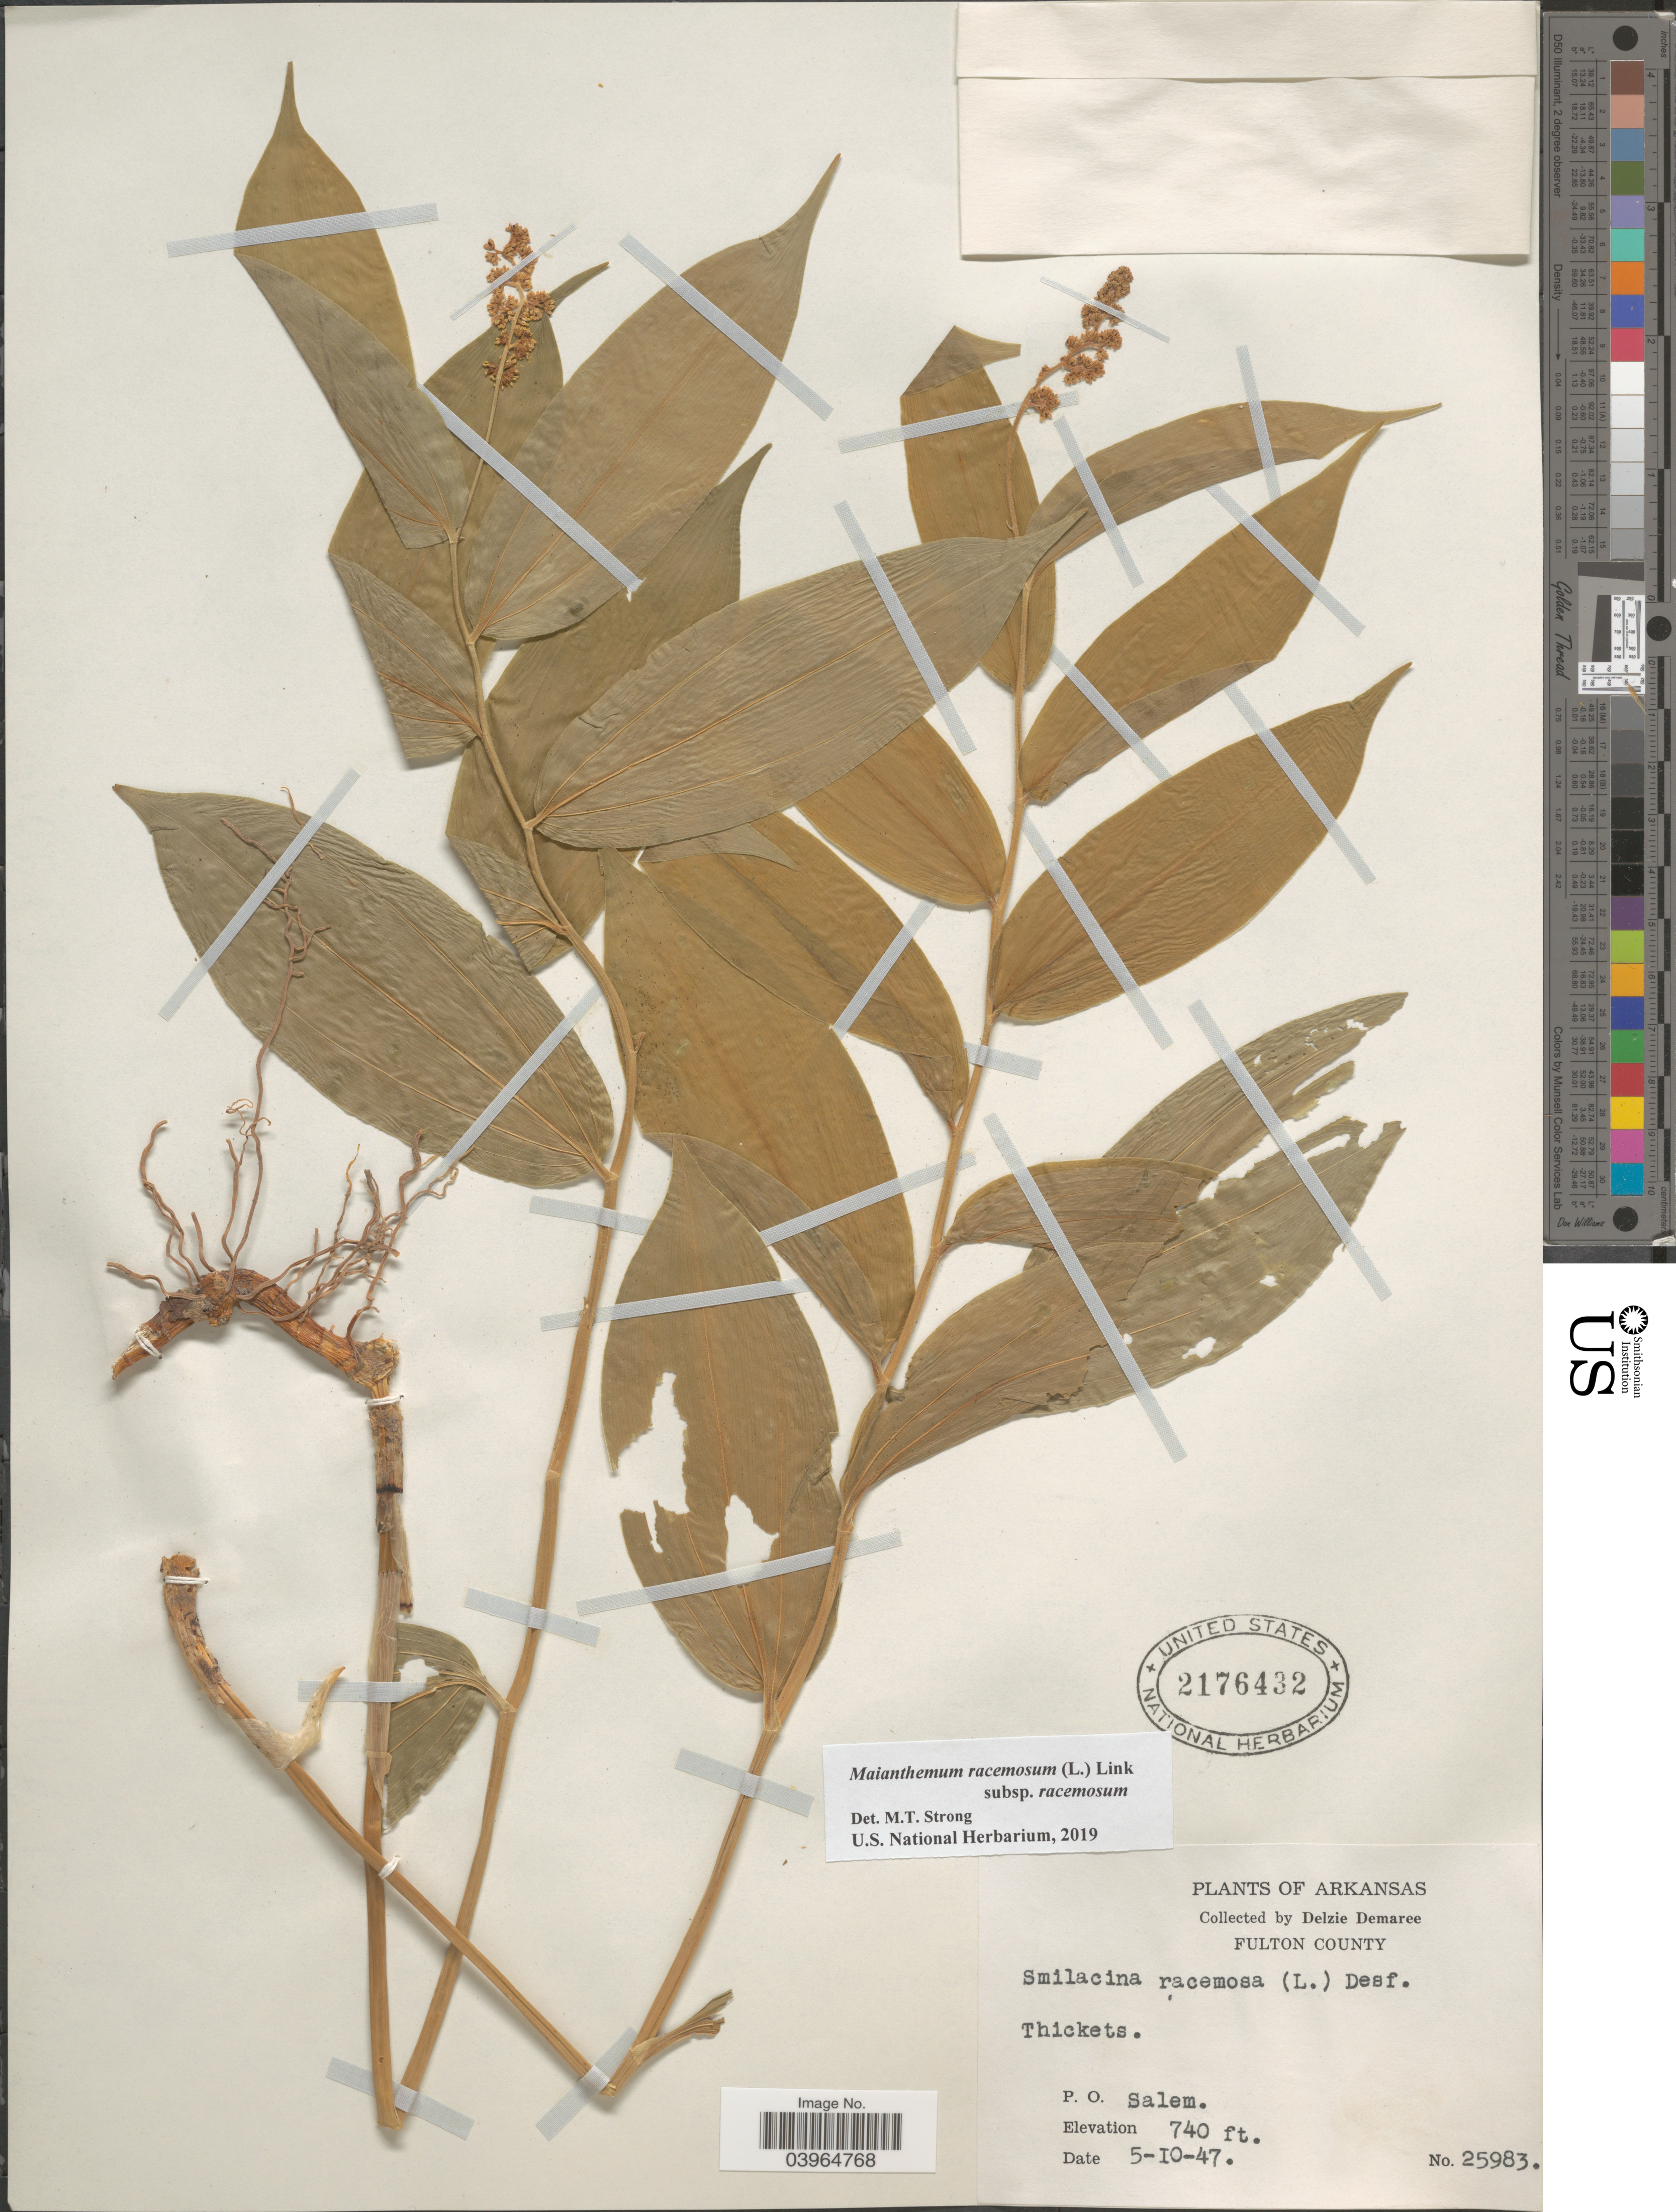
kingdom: Plantae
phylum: Tracheophyta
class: Liliopsida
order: Asparagales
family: Asparagaceae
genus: Maianthemum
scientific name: Maianthemum racemosum subsp. racemosum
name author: (L.) Link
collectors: D. Demaree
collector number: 25983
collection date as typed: Transcribed d/m/y: 10/5/47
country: United States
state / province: Arkansas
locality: Fulton County. P.O. Salem.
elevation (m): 226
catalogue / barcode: US 2176432